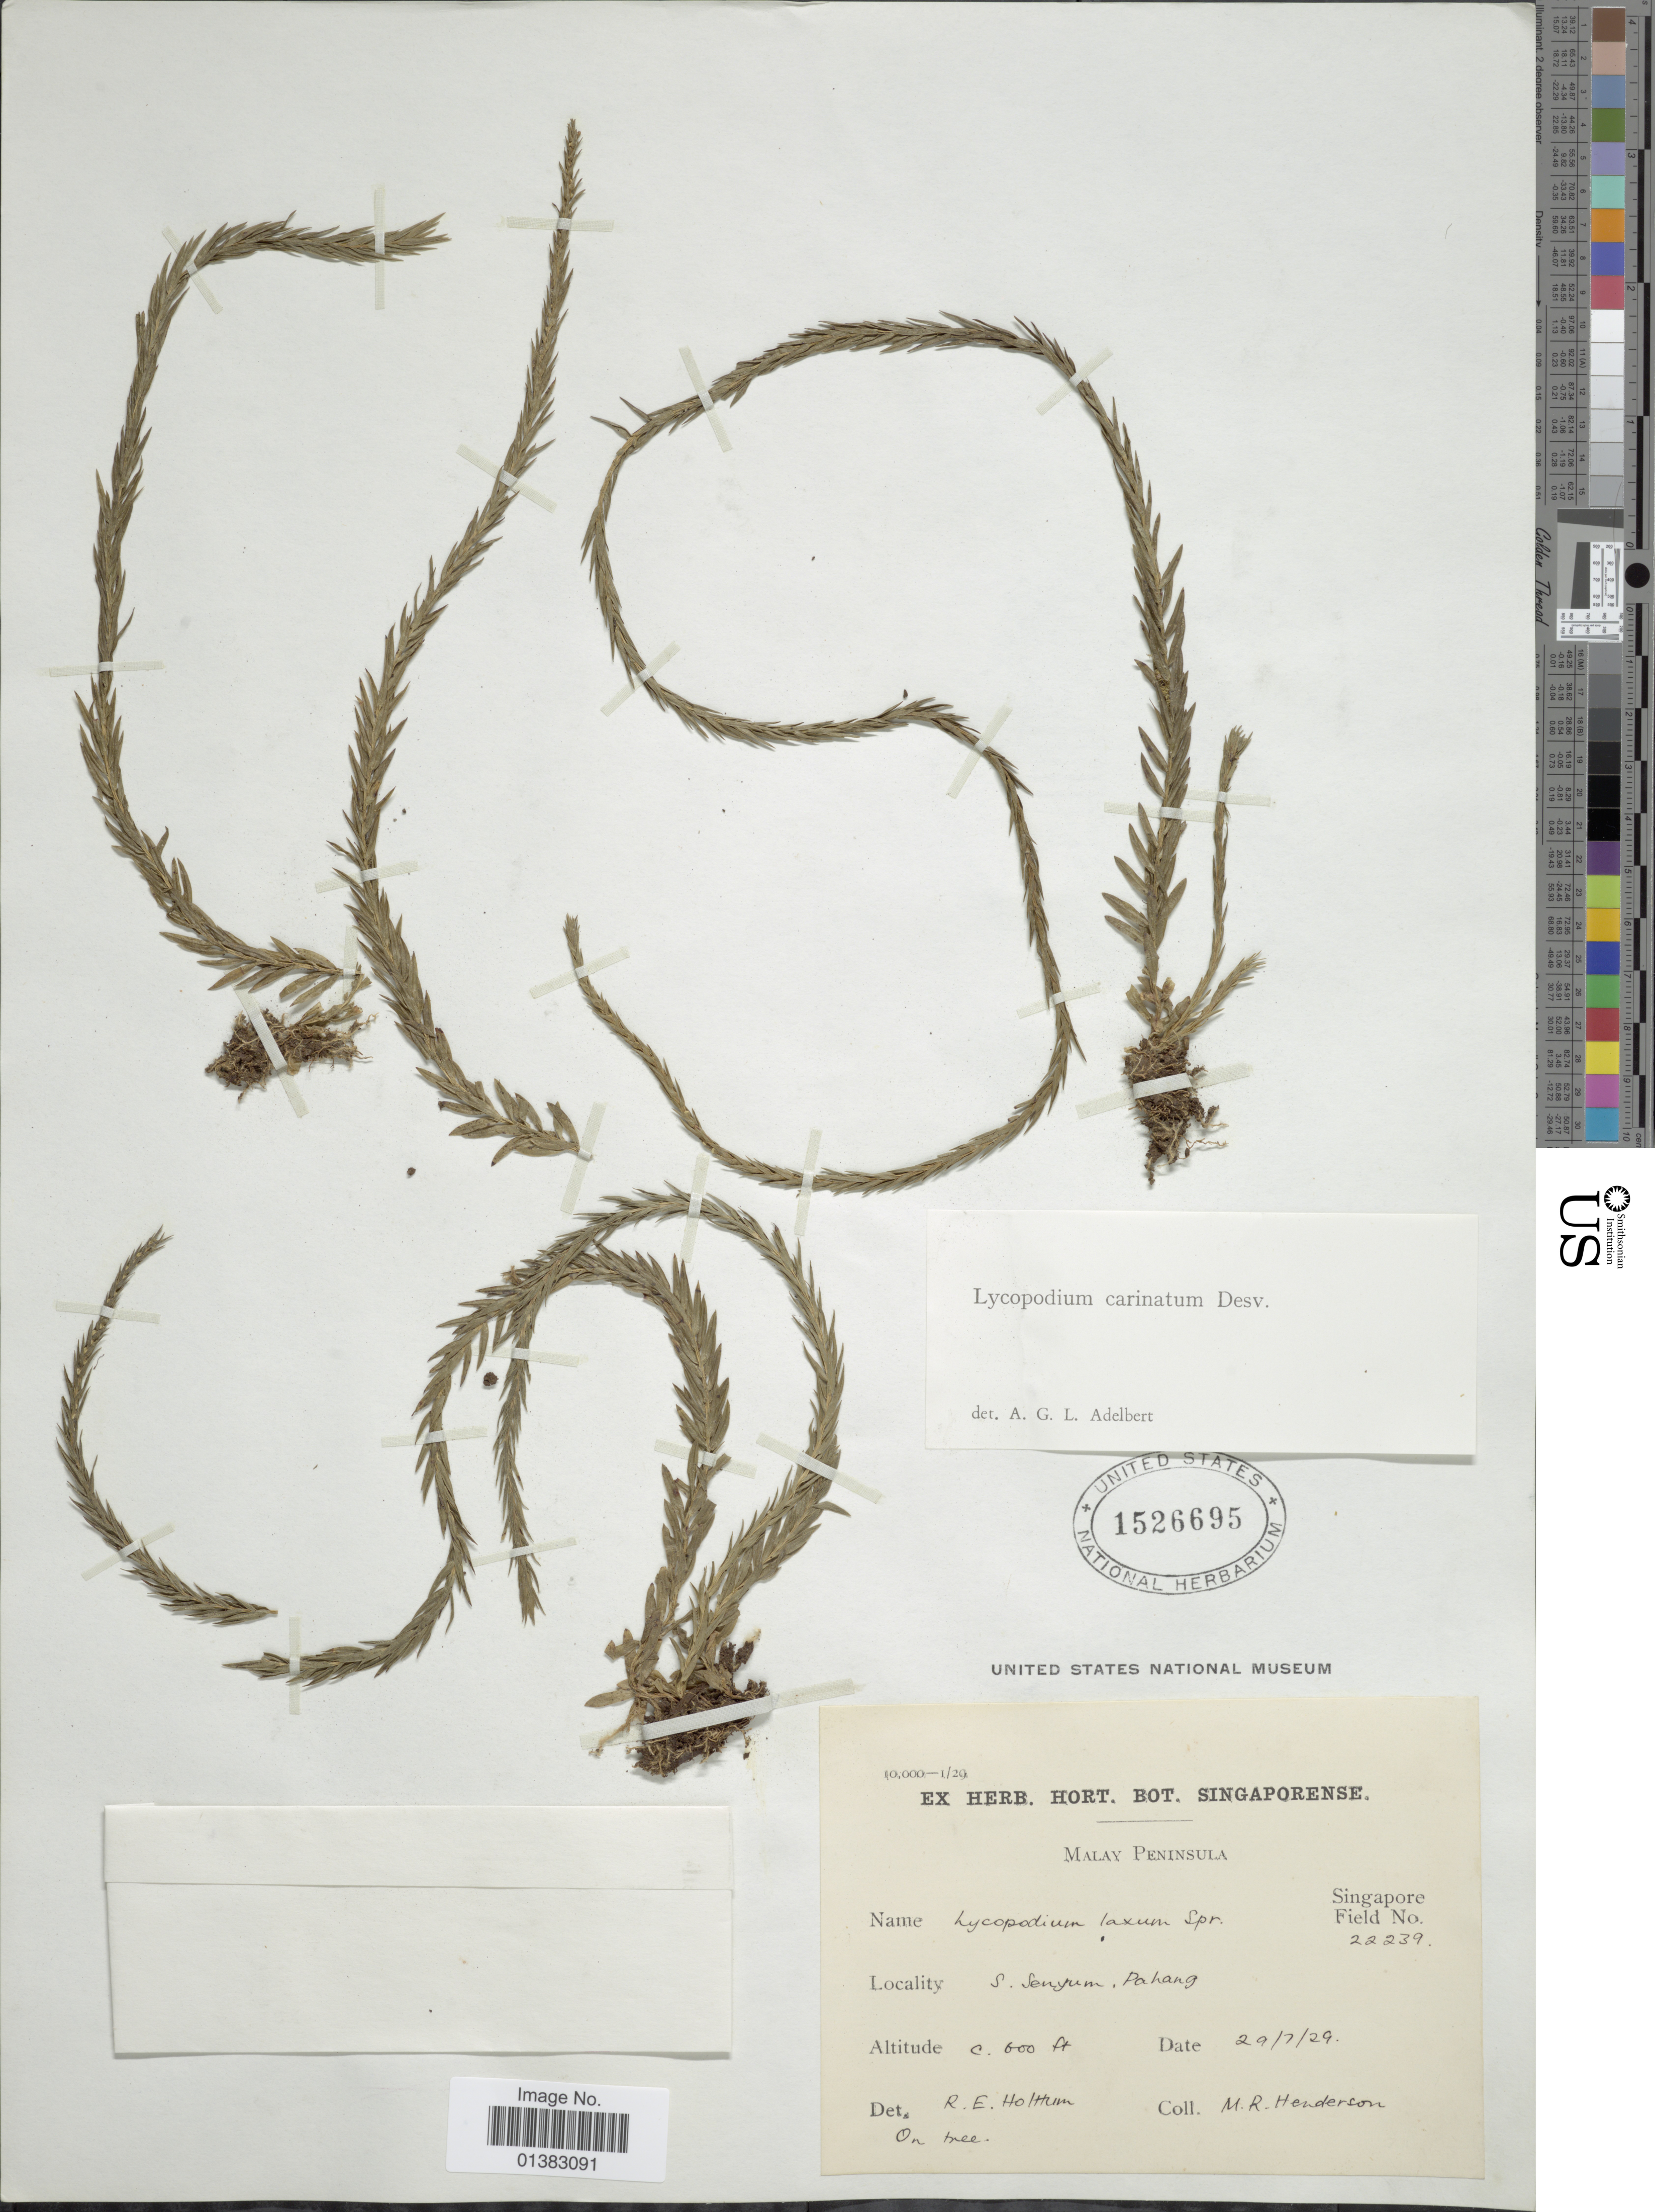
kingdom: Plantae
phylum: Tracheophyta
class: Lycopodiopsida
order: Lycopodiales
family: Lycopodiaceae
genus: Phlegmariurus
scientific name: Phlegmariurus carinatus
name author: (Desv.) Ching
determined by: Field, A. R.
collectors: M. Henderson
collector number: Singapore Field 22239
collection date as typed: Transcribed d/m/y: 29/7/29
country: Malaysia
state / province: Pahang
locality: S. Senyum, Malay Peninsula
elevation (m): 183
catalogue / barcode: US 1526695